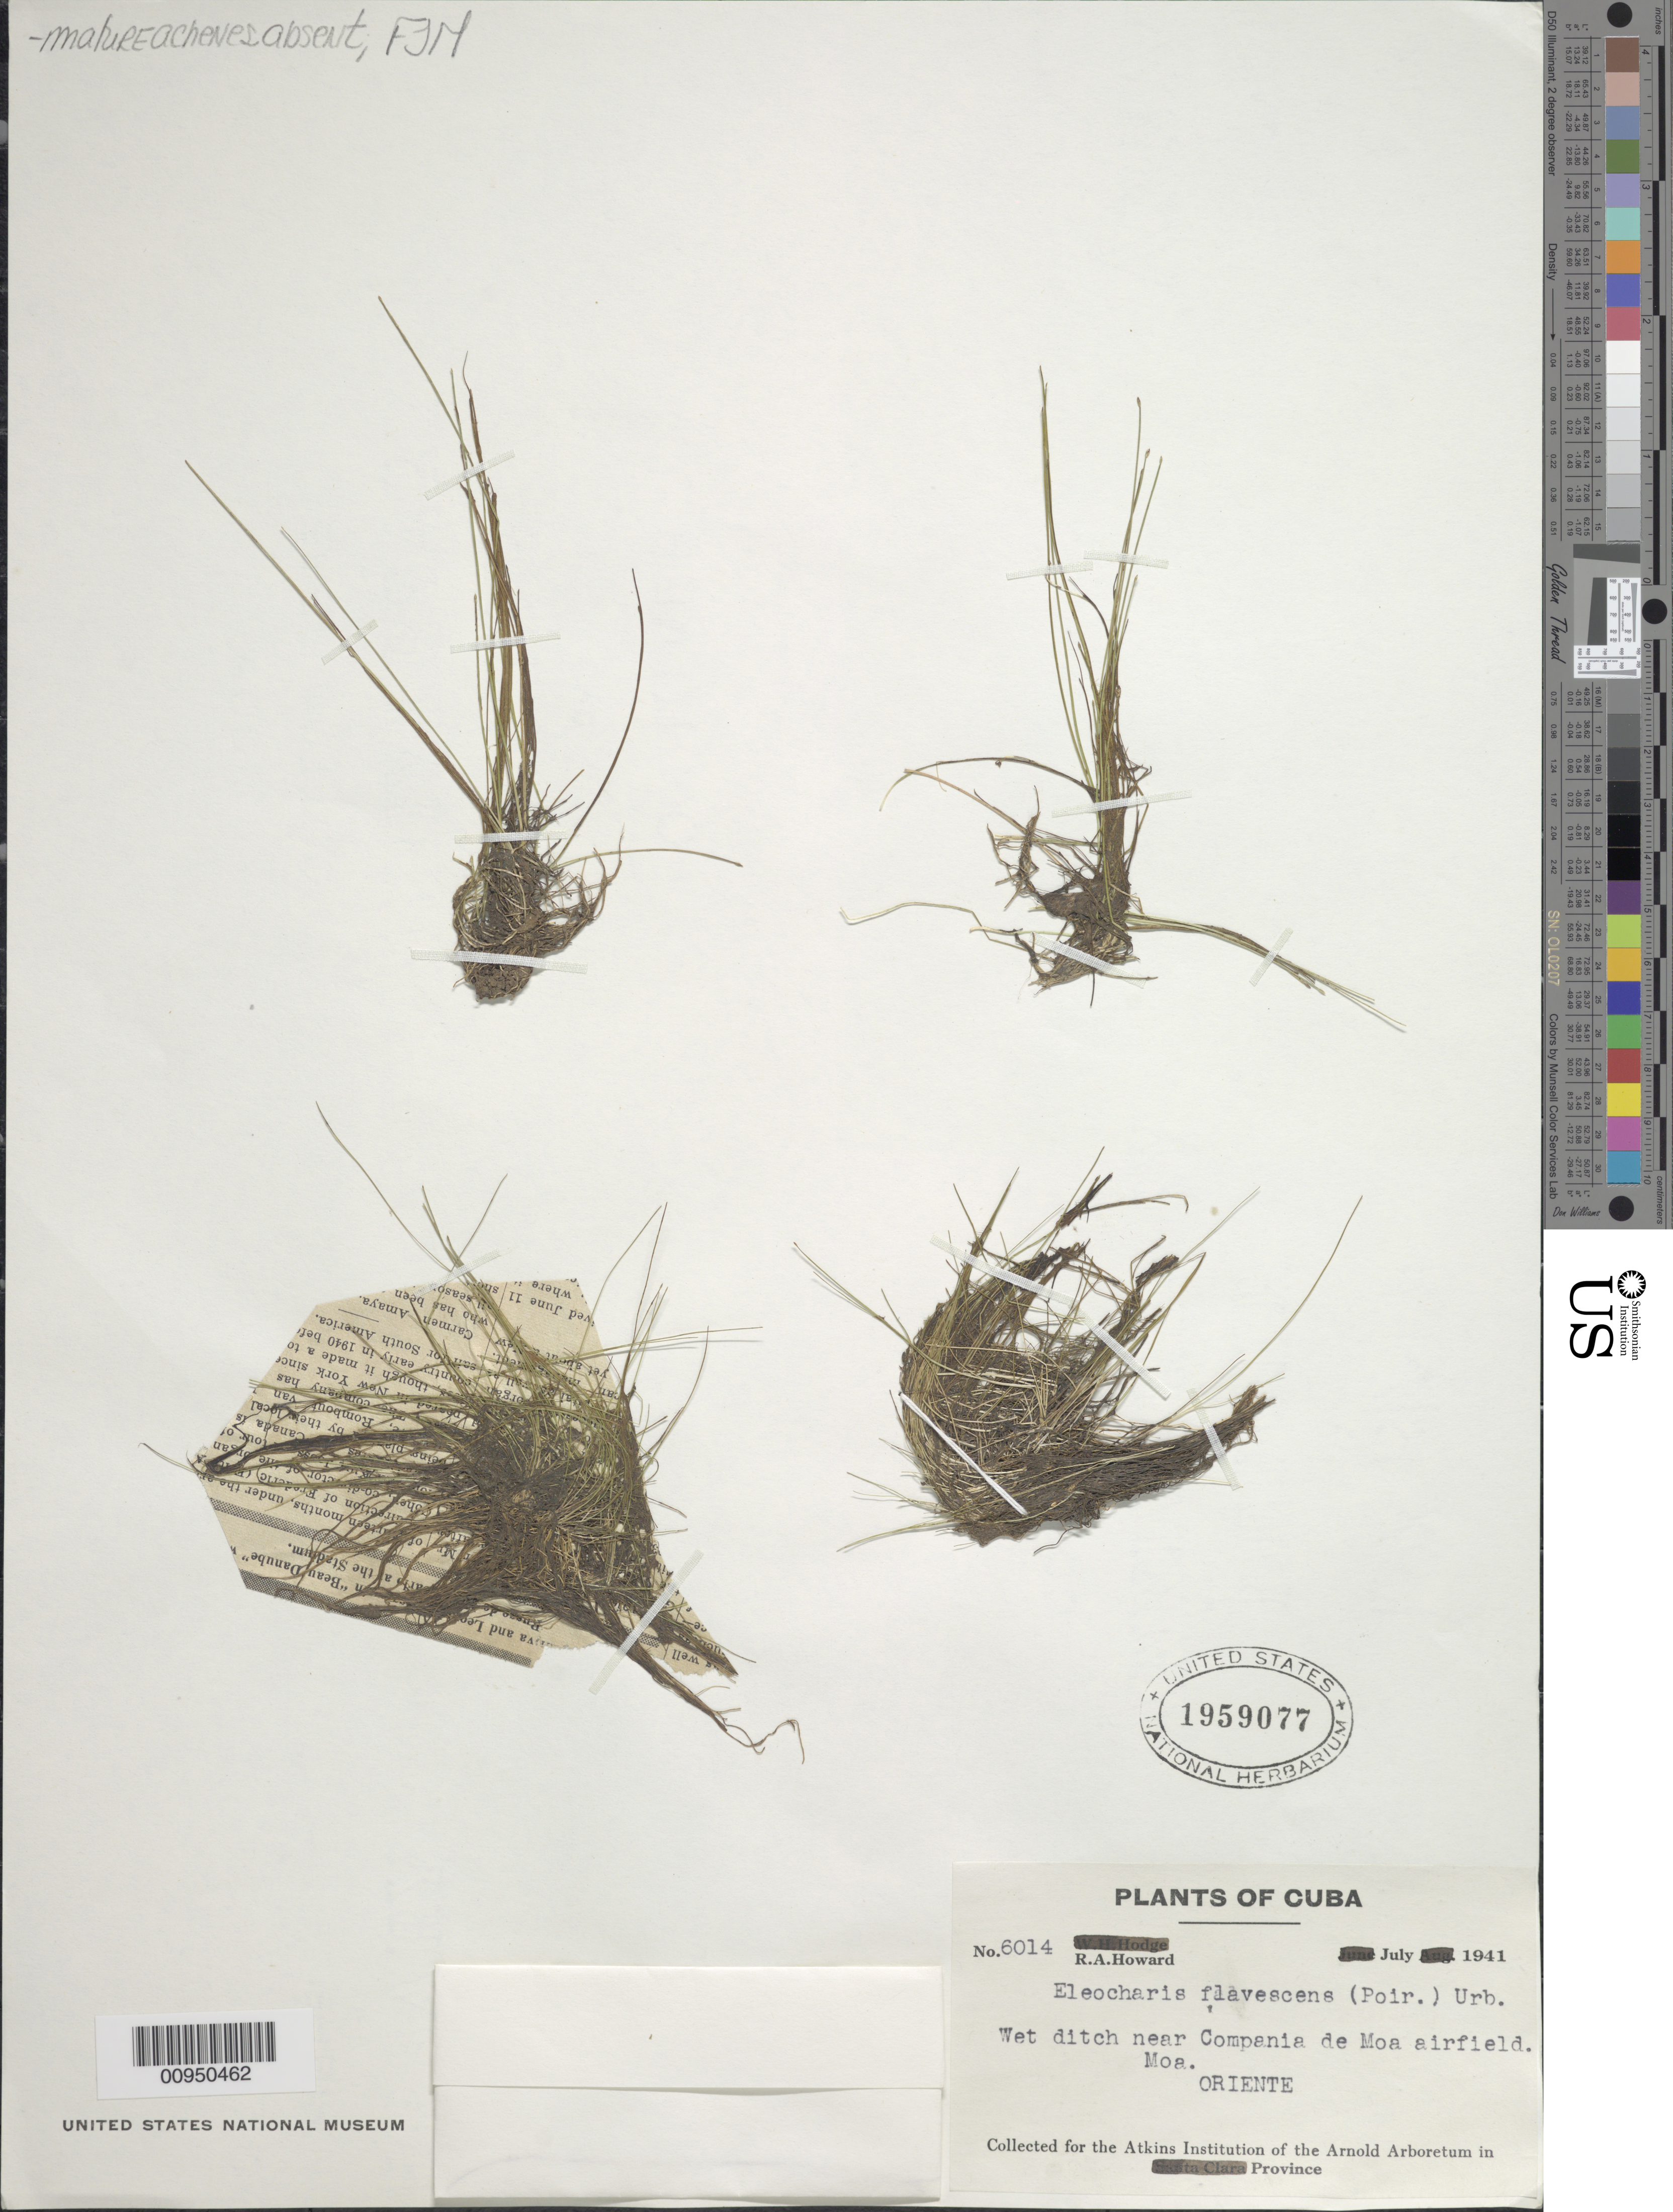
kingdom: Plantae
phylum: Tracheophyta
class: Liliopsida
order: Poales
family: Cyperaceae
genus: Eleocharis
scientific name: Eleocharis flavescens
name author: (Poir.) Urb.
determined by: Menapace, F. J.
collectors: R. A. Howard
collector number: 6014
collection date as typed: Jul 1941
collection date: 1941-07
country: Cuba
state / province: Holguín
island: Cuba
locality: Moa, ditch near Compania de Moa airfield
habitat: Wet ditch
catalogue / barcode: US 1959077